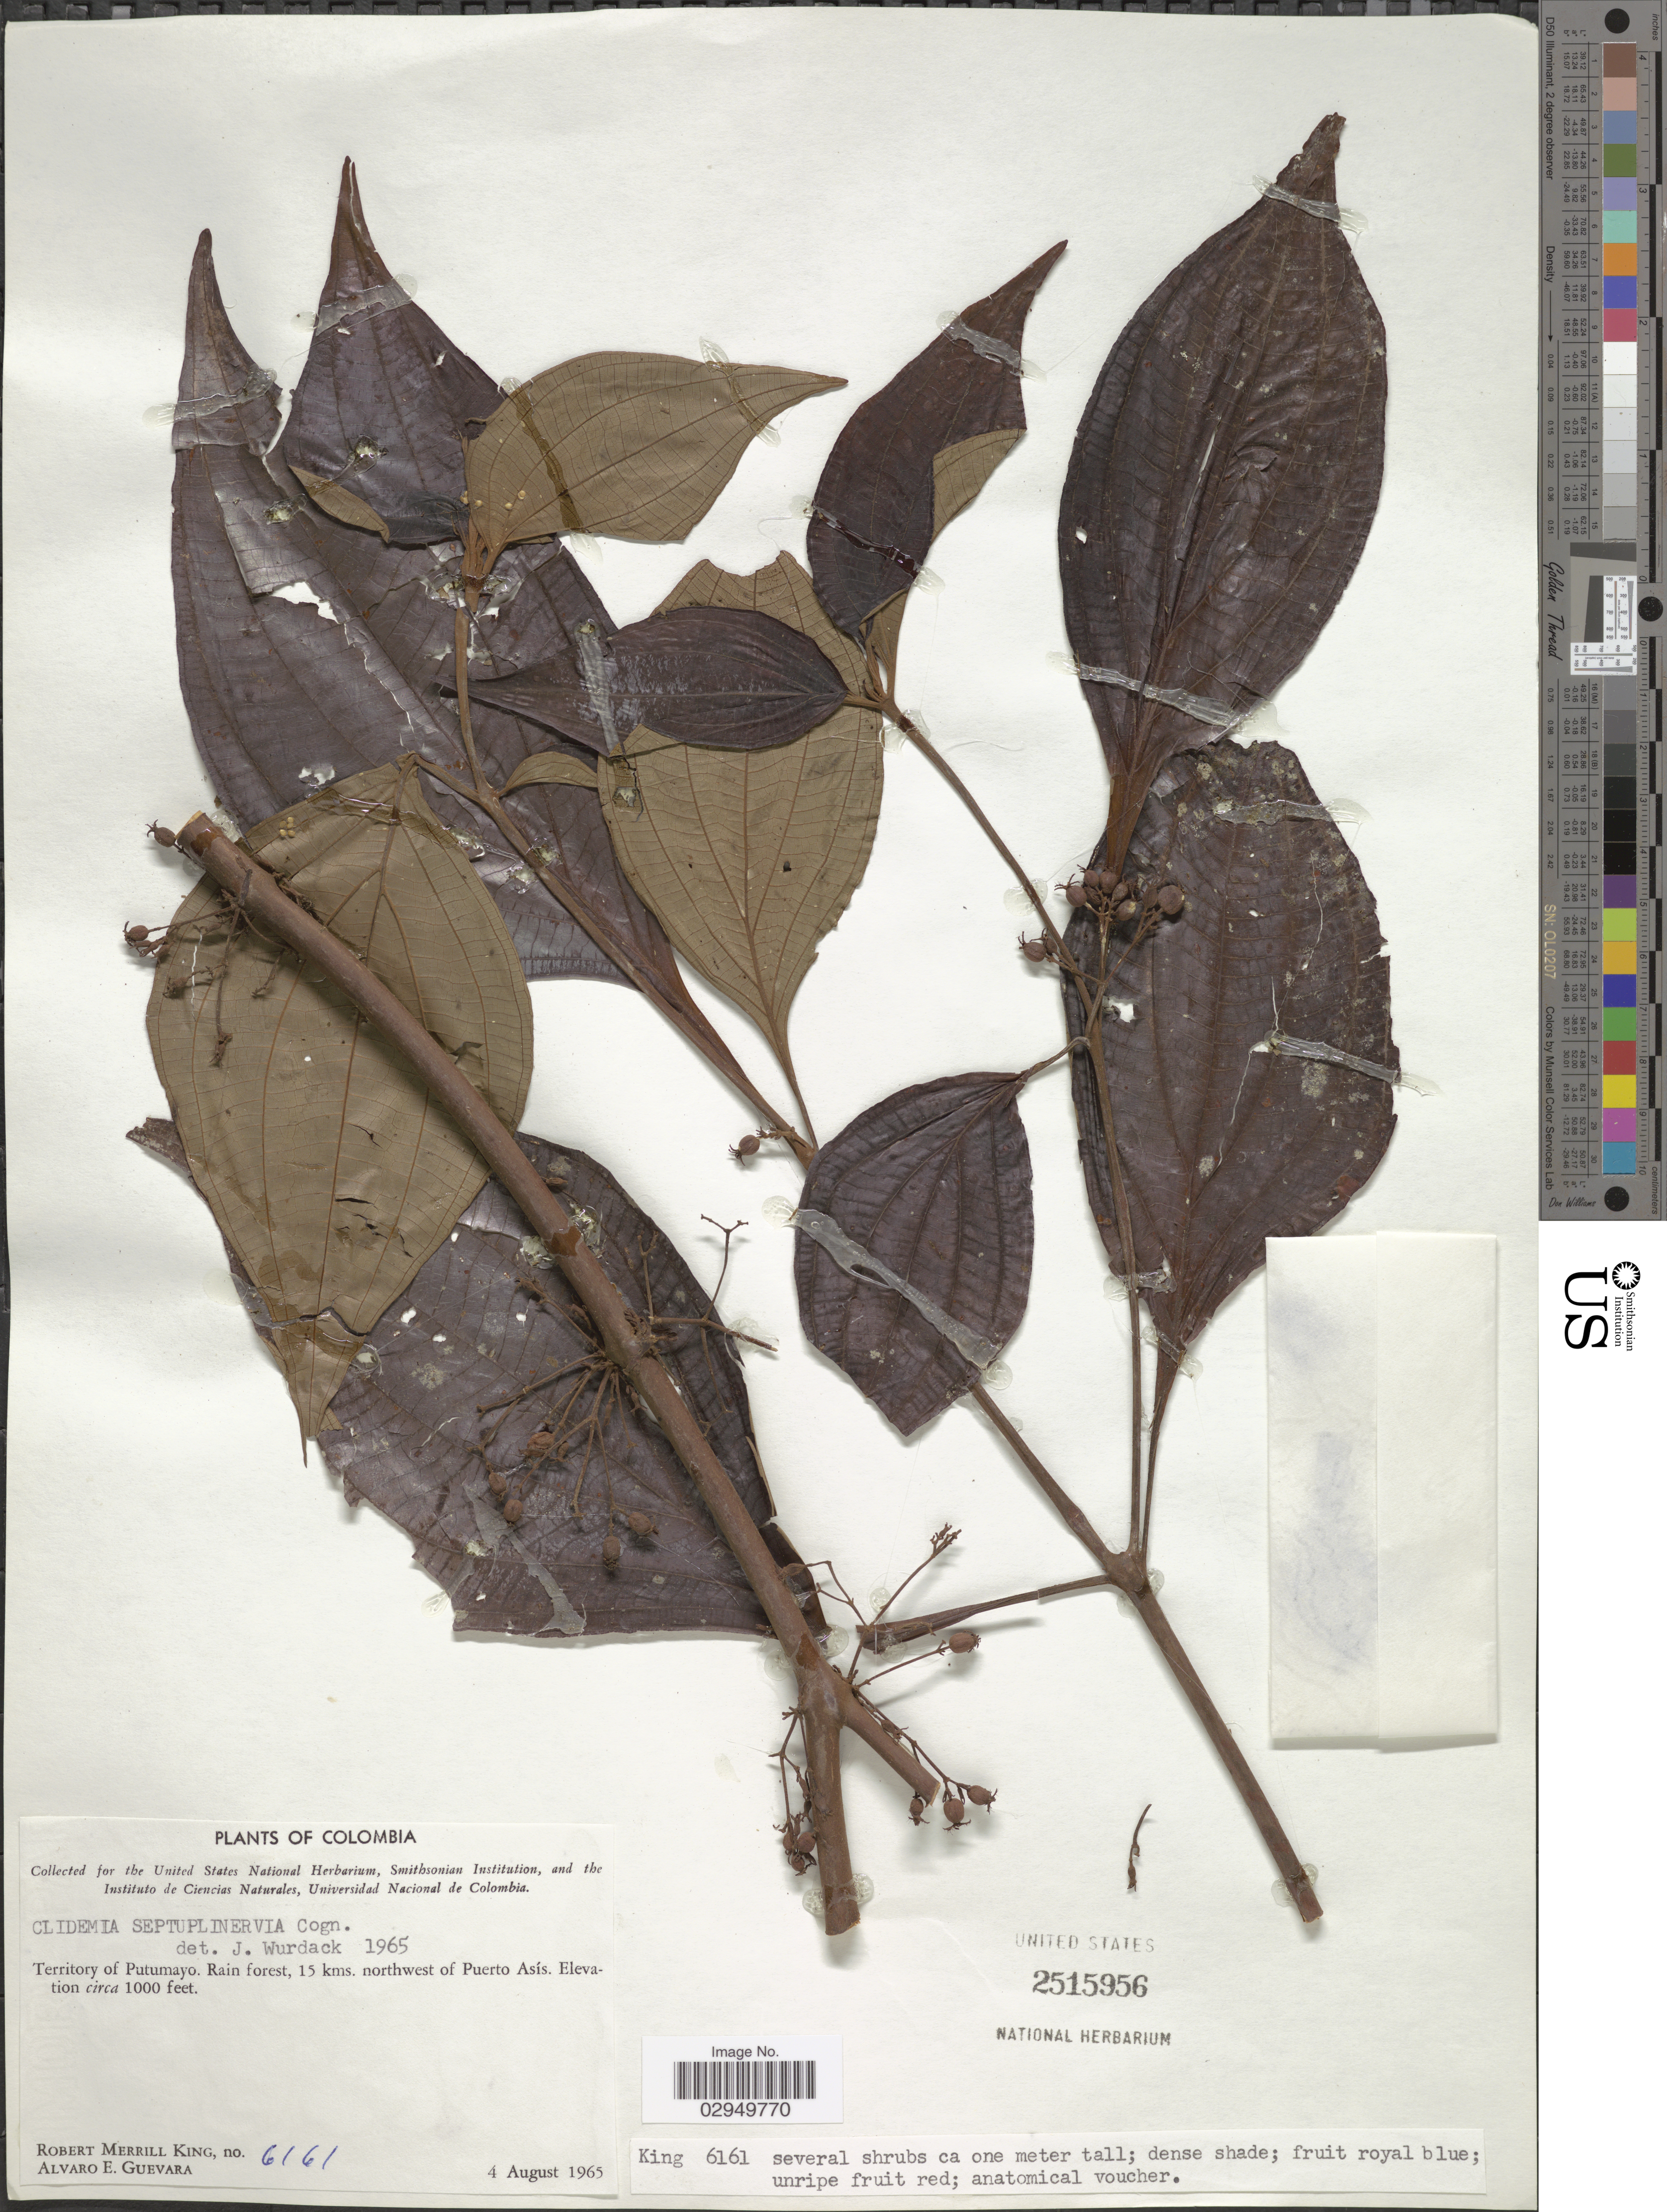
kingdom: Plantae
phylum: Tracheophyta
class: Magnoliopsida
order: Myrtales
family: Melastomataceae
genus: Clidemia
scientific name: Clidemia septuplinervia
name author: Cogn.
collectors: R. M. King & A. E. Guevara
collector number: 6161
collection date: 1965-08-04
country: Colombia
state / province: Putumayo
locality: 15 kms. northwest of Puerto Asís.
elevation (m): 305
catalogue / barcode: US 2515956